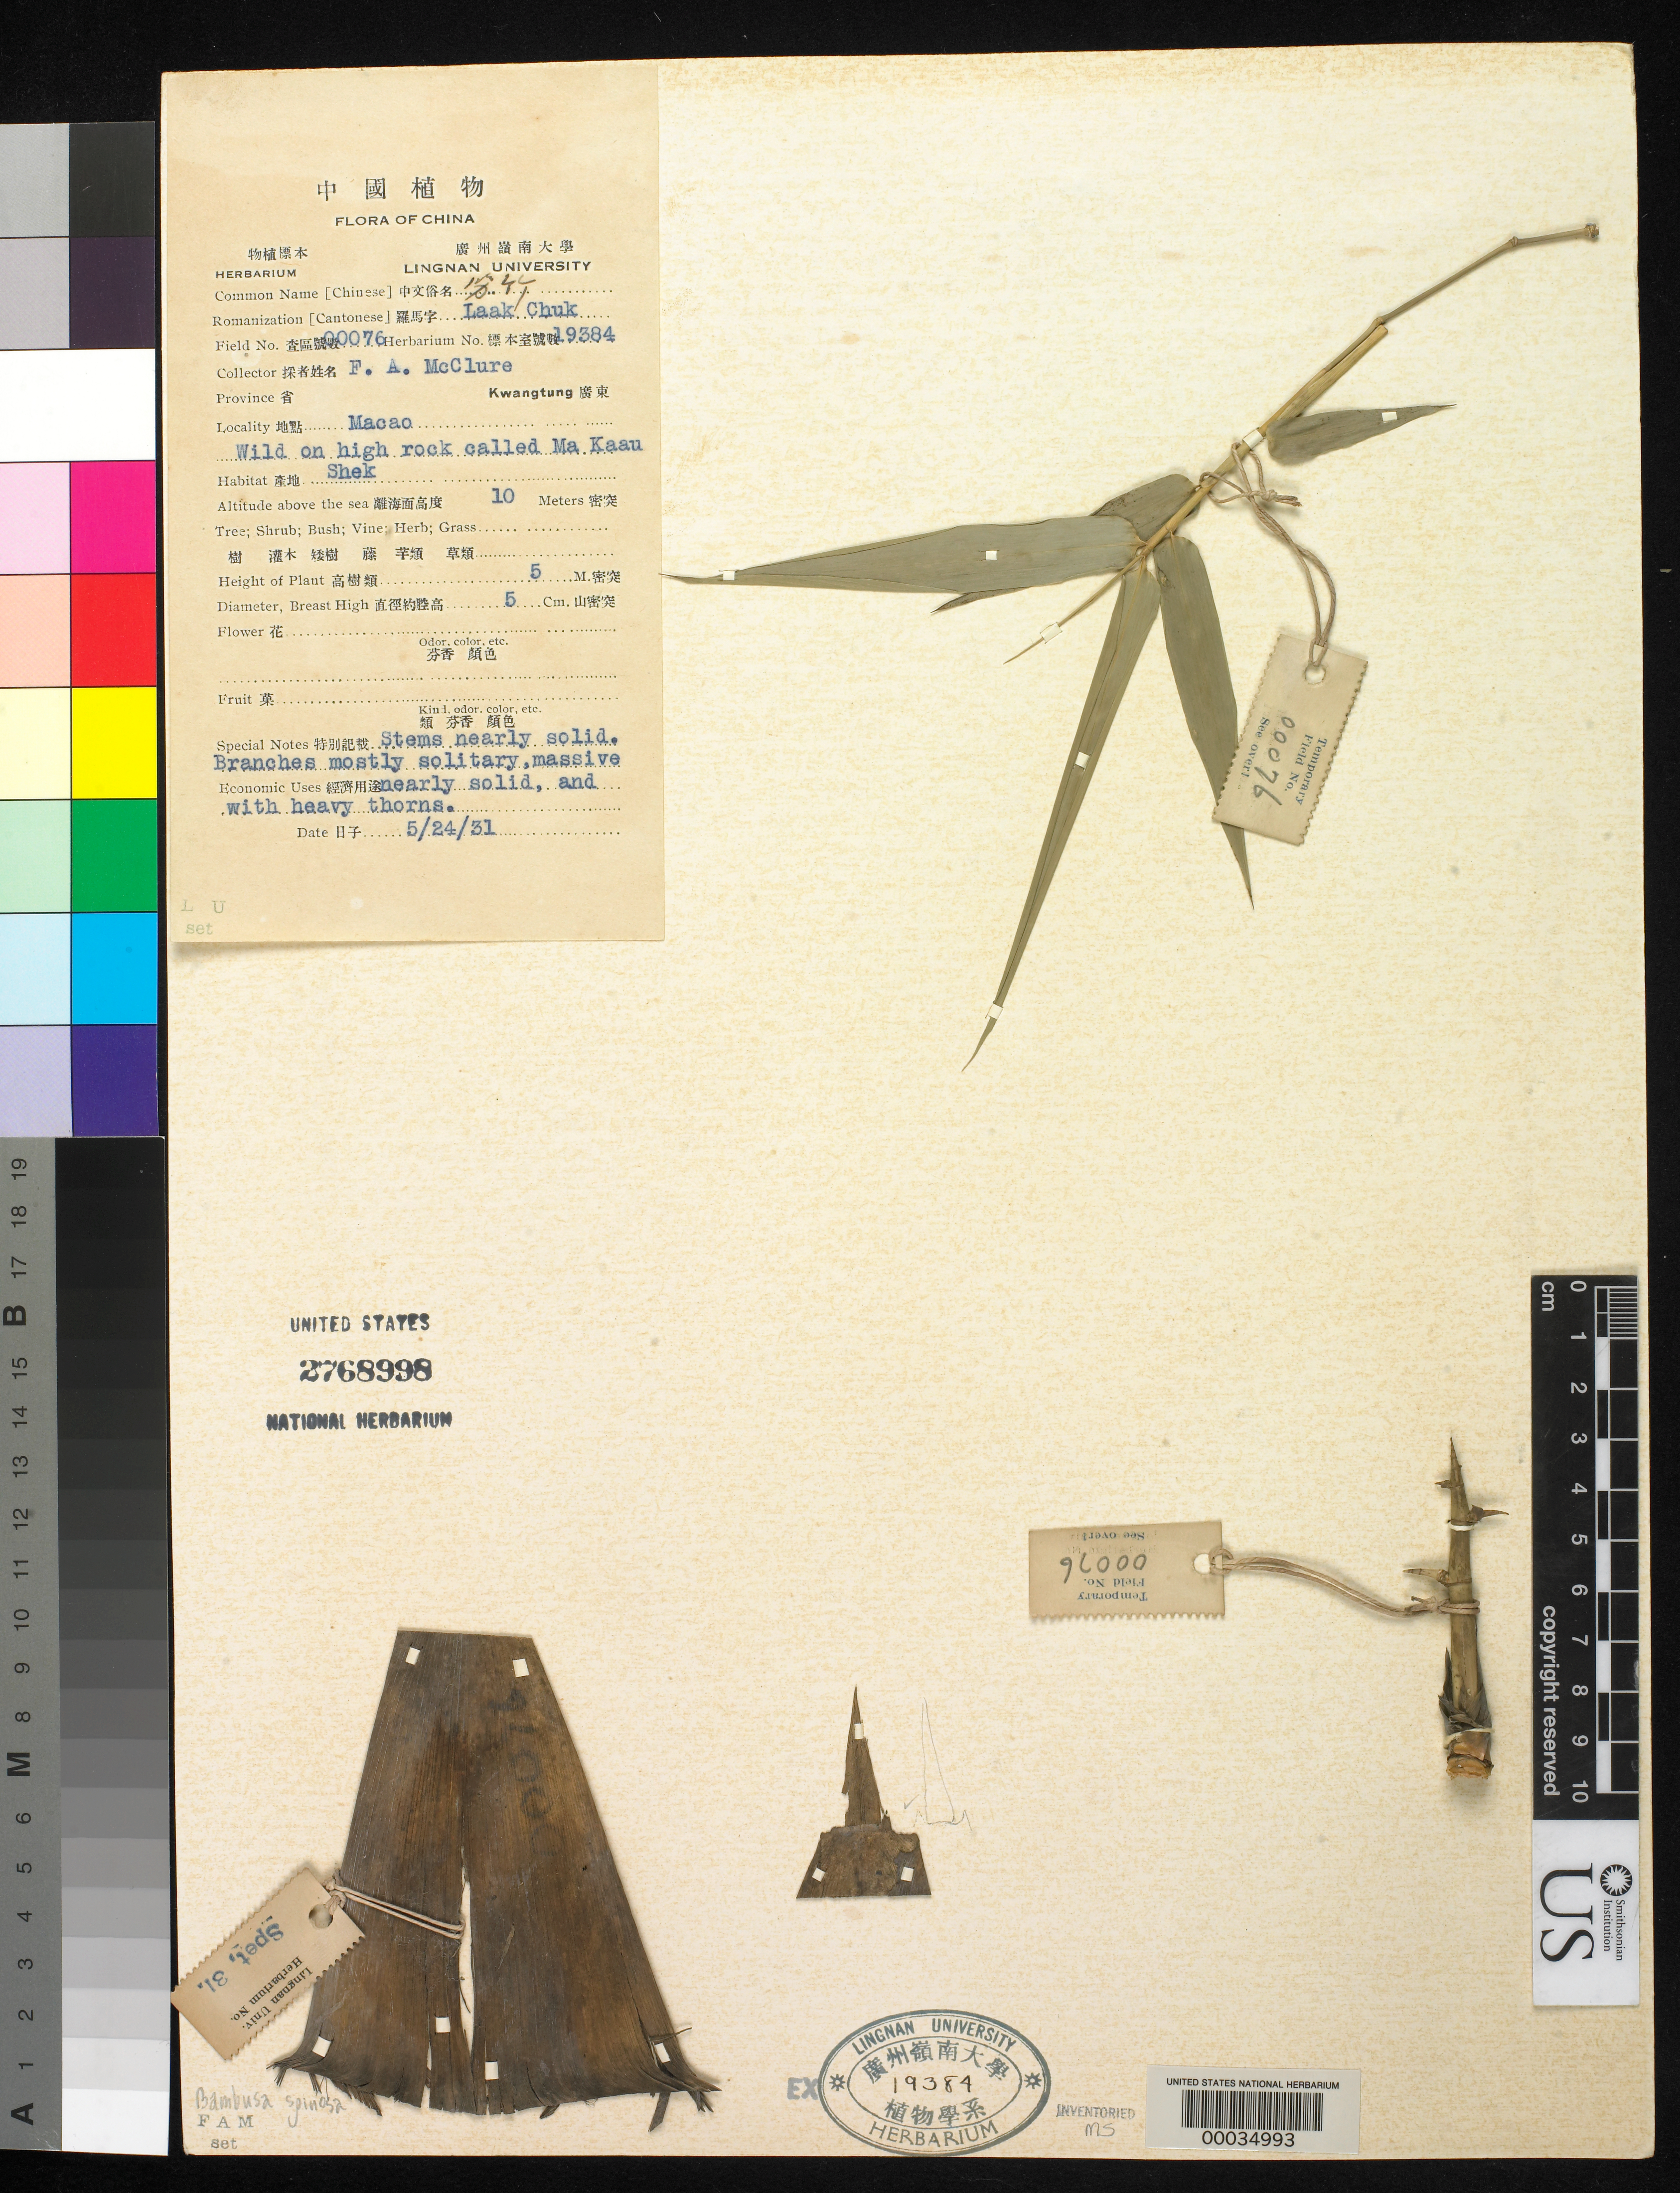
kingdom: Plantae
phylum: Tracheophyta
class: Liliopsida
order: Poales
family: Poaceae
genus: Bambusa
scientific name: Bambusa spinosa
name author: Roxb.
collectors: F. A. McClure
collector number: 76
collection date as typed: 24 May 1931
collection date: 1931-05-24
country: China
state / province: Guangdong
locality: Macao, ma kaau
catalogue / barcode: US 2768998